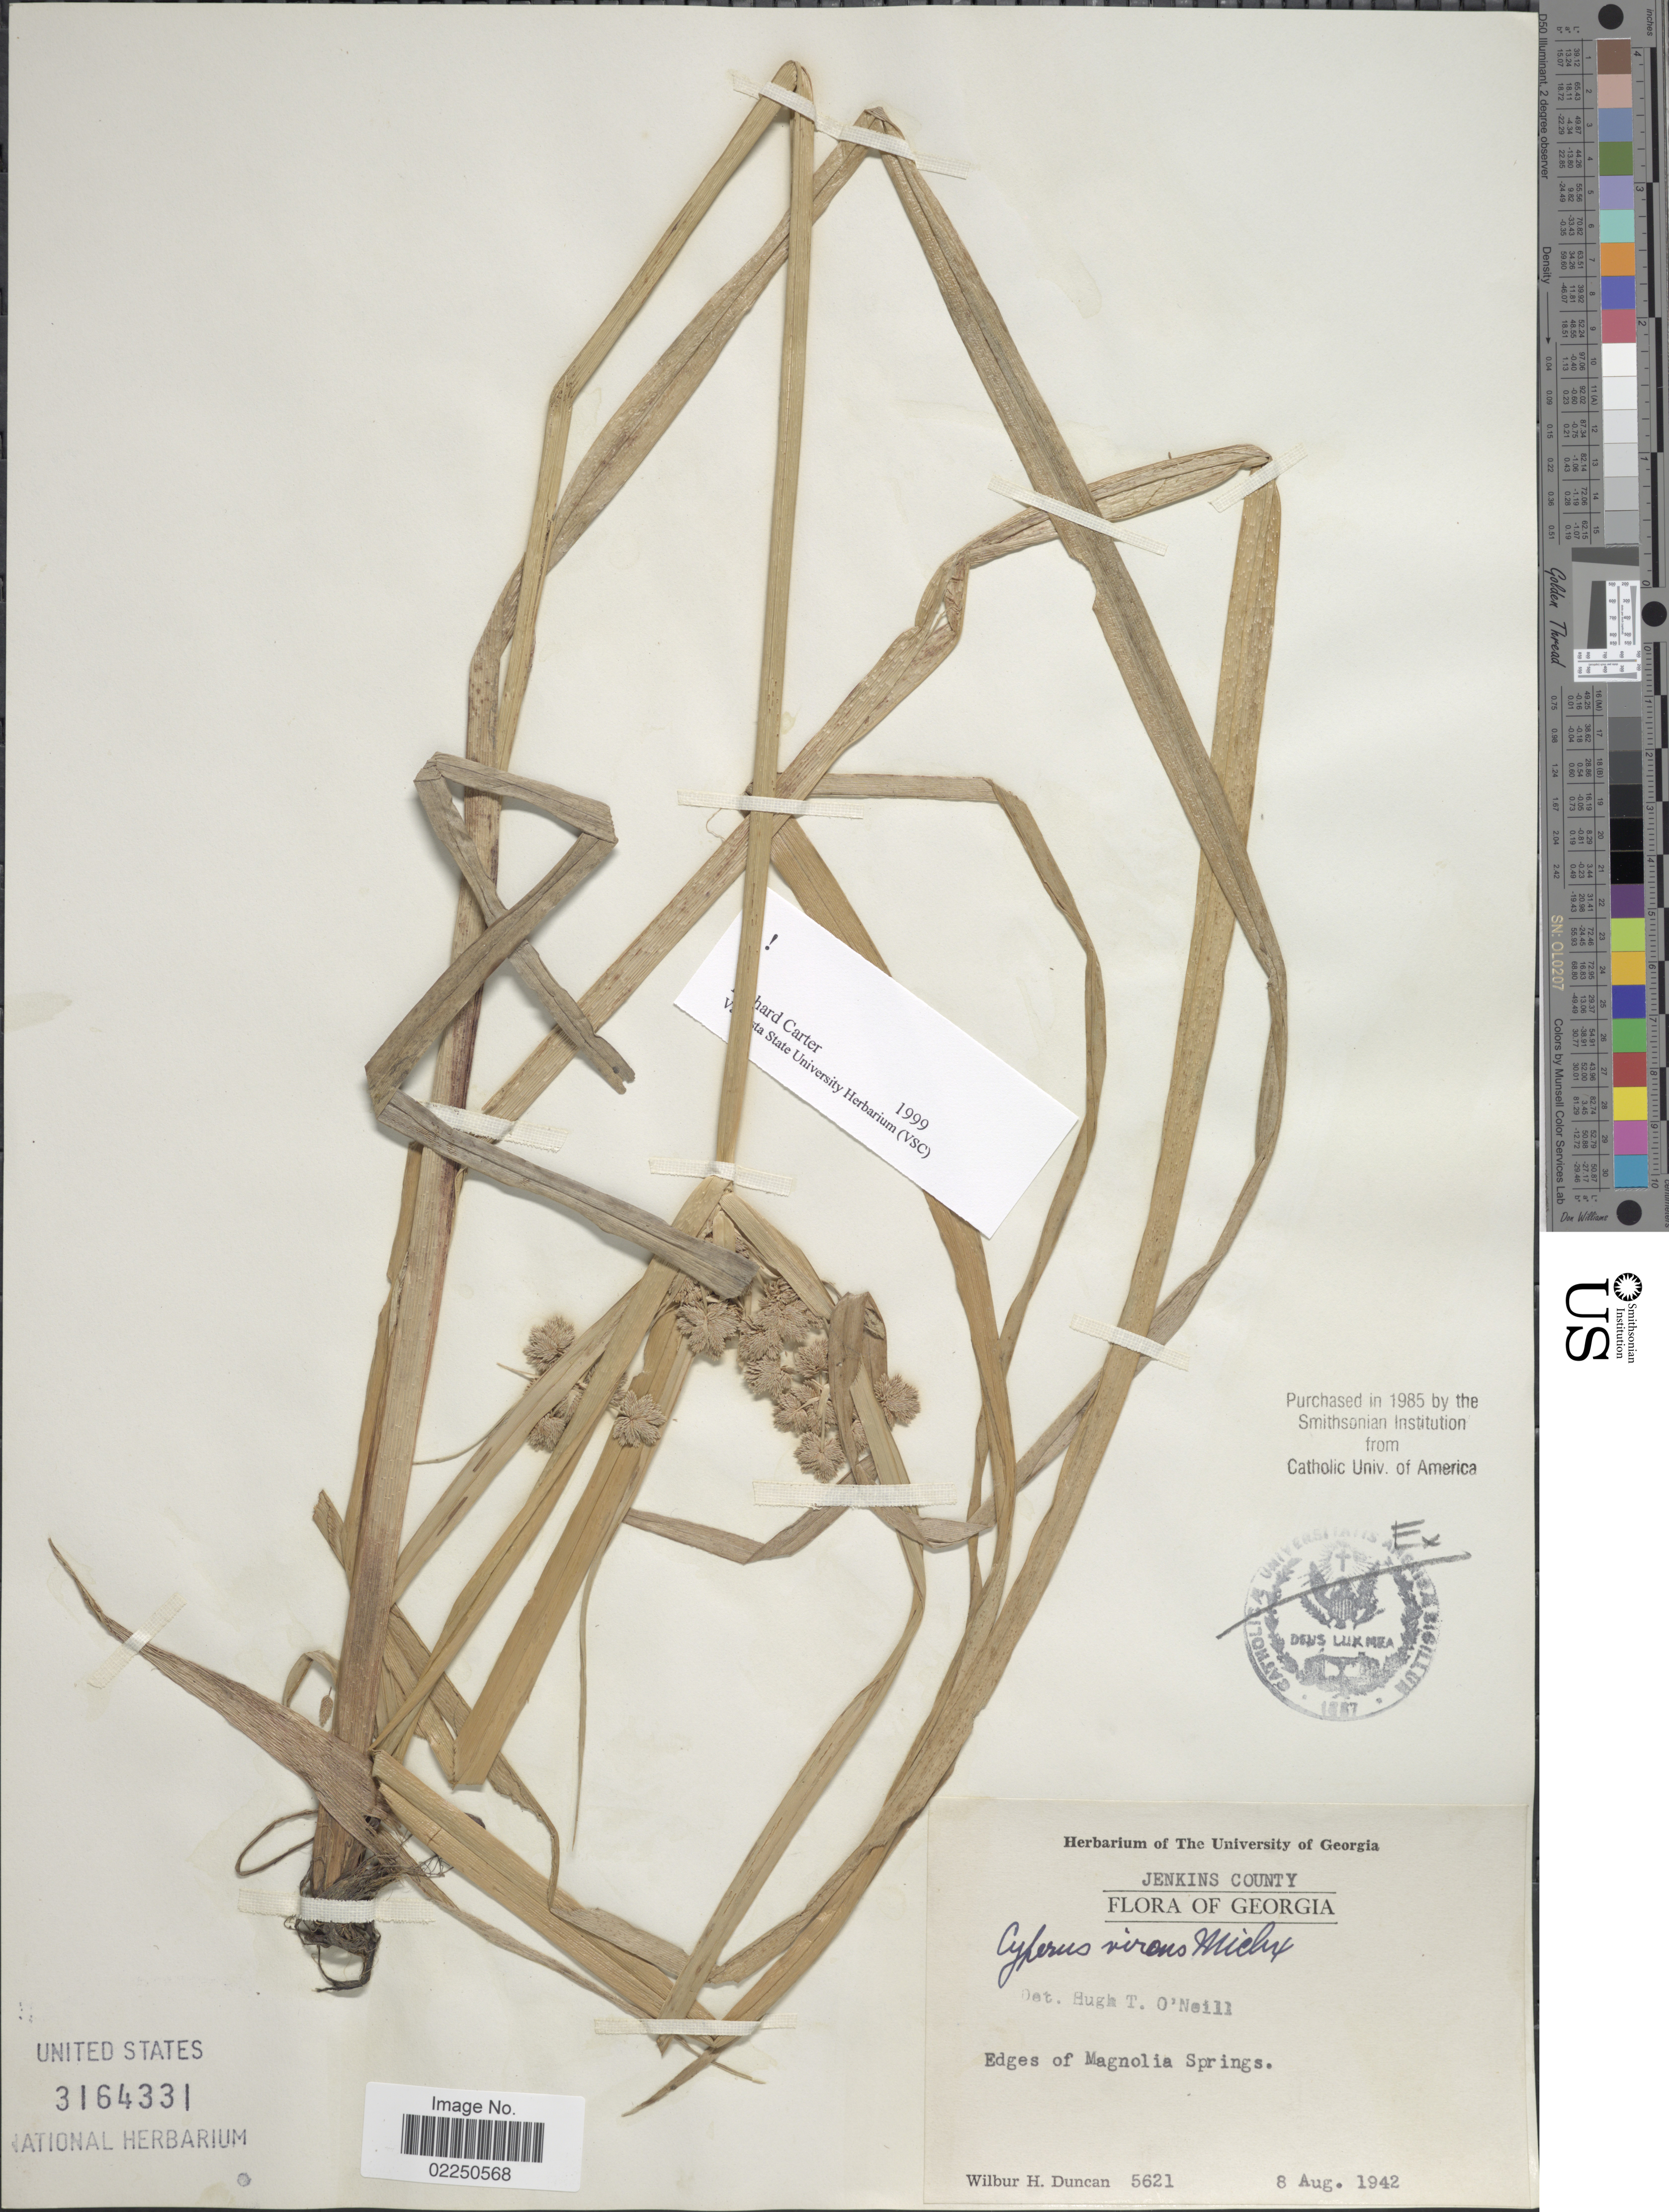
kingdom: Plantae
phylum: Tracheophyta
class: Liliopsida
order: Poales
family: Cyperaceae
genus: Cyperus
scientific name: Cyperus virens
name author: Michx.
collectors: W. H. Duncan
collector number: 5621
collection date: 1942-08-08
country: United States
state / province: Georgia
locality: Jenkins County. Edges of Magnolia Springs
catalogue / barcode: US 3164331